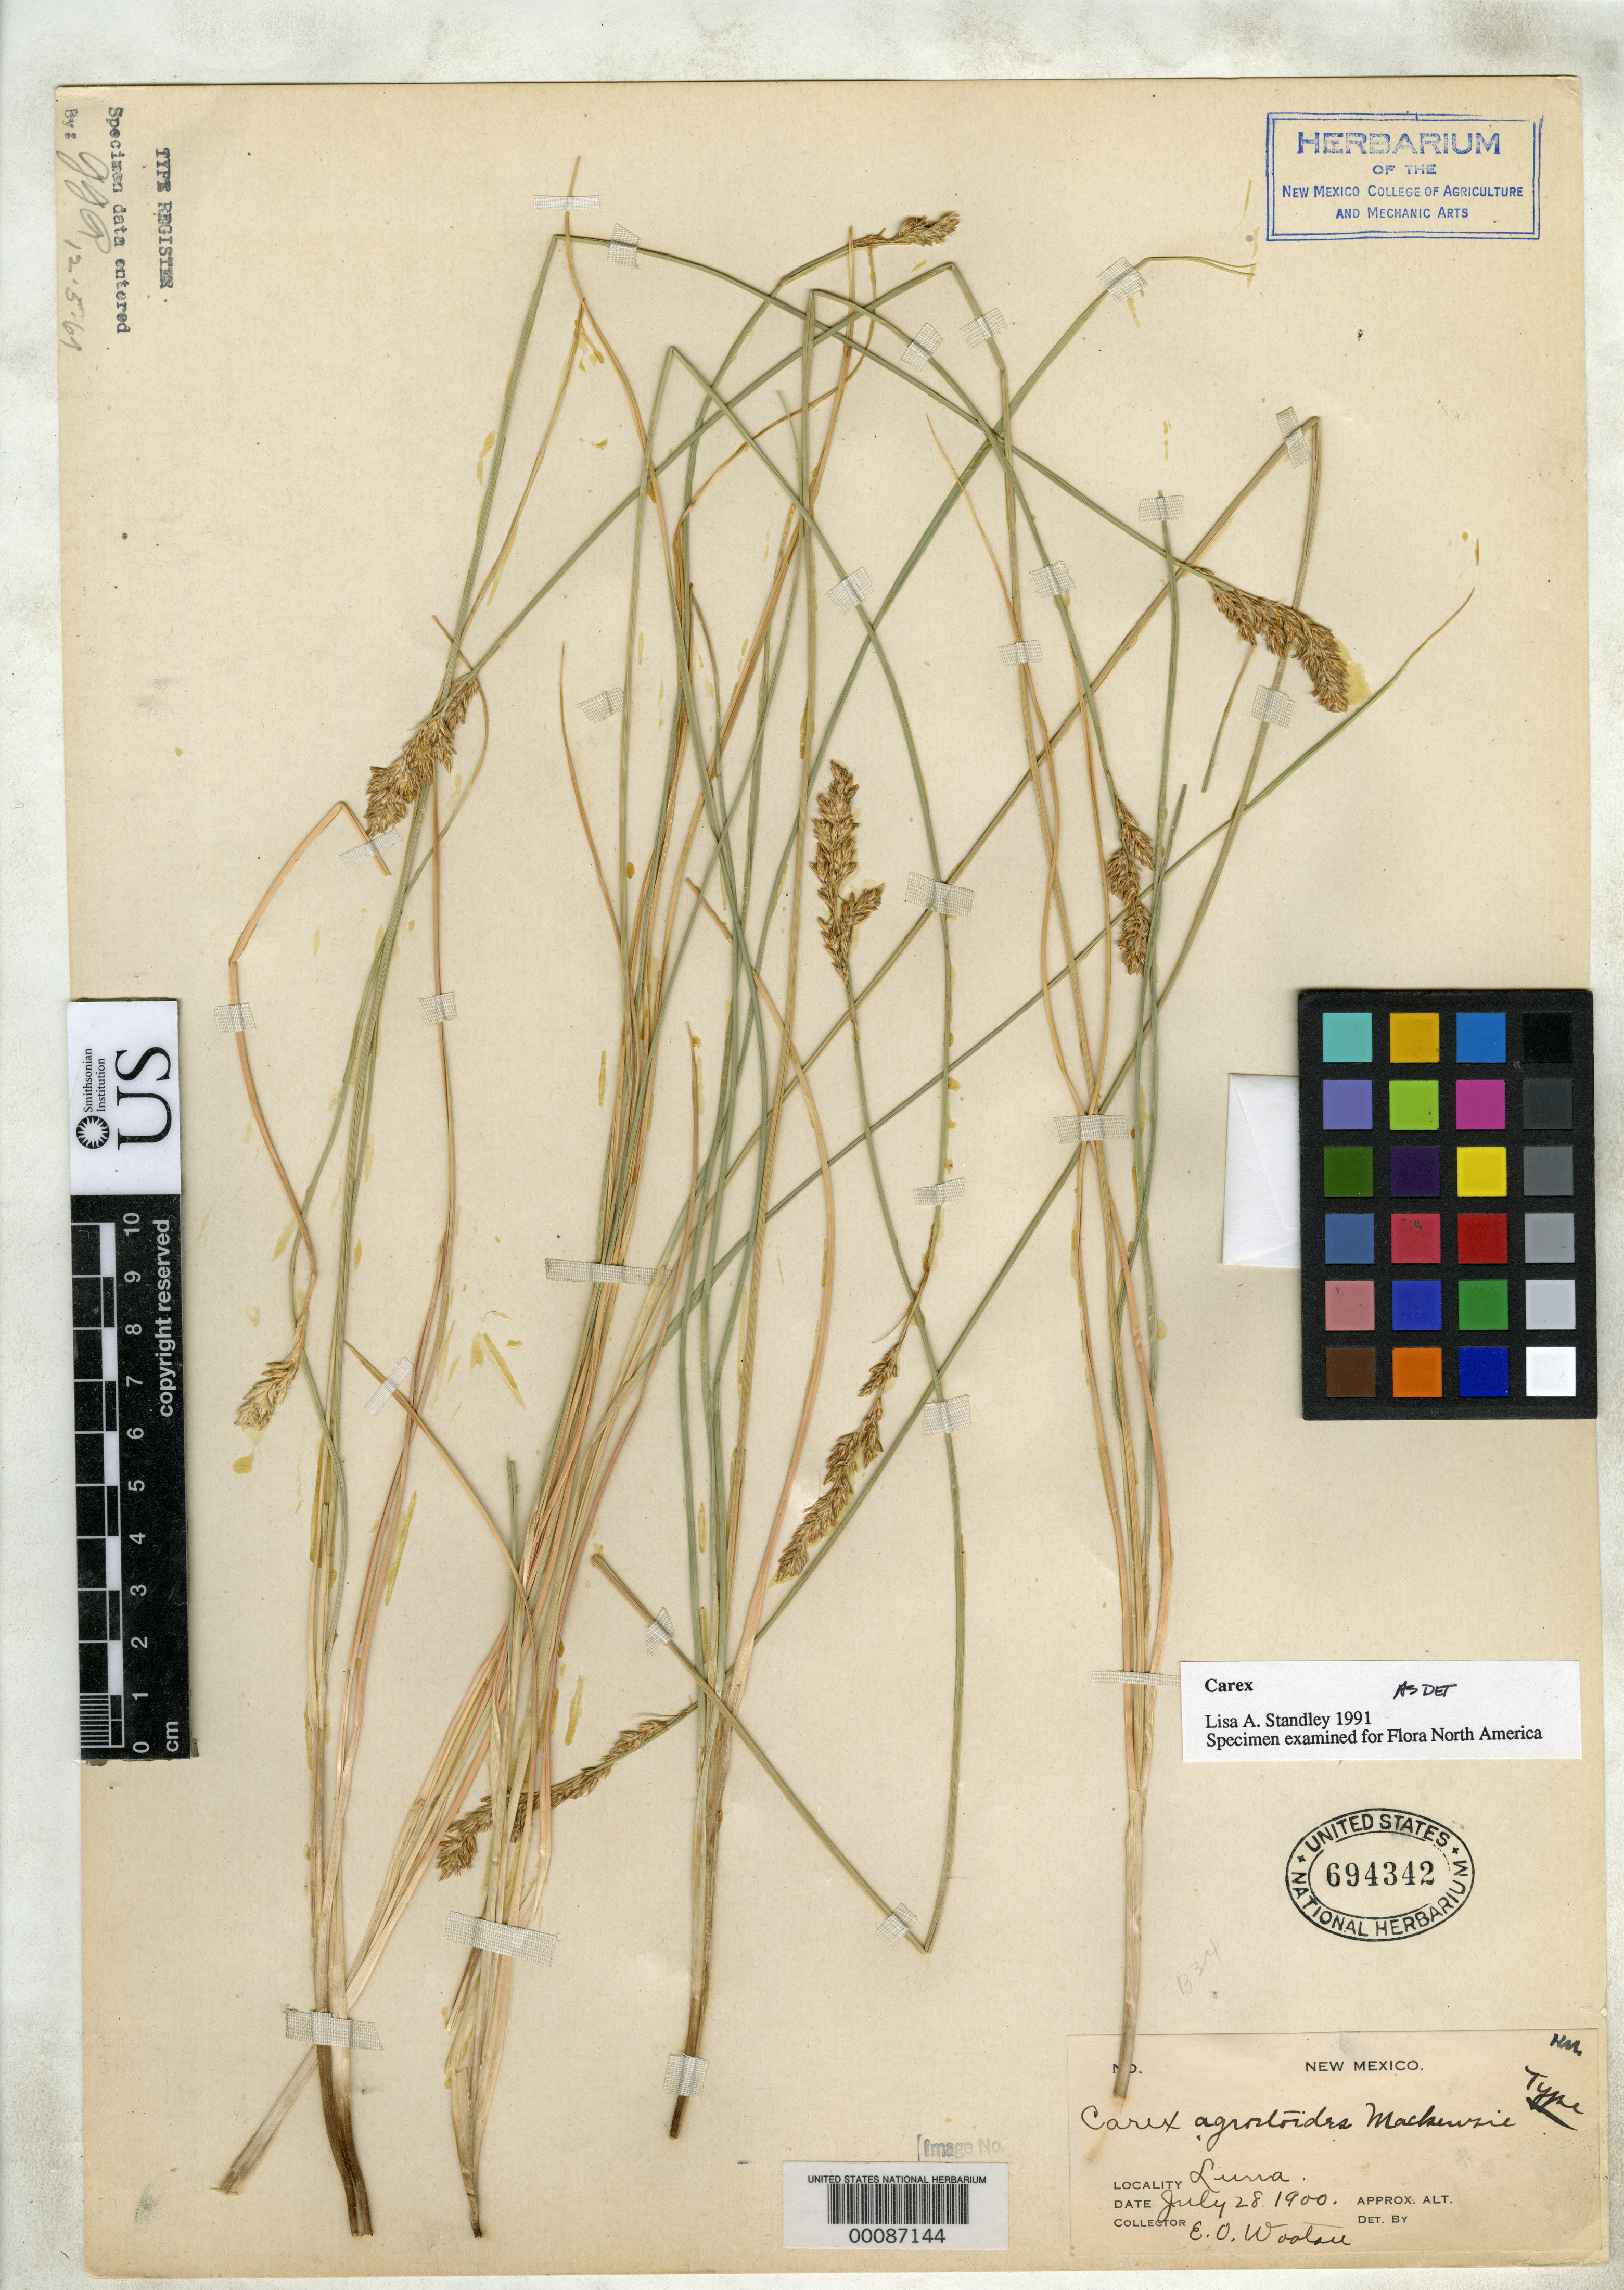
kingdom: Plantae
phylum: Tracheophyta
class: Liliopsida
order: Poales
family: Cyperaceae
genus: Carex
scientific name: Carex agrostoides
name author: Mack.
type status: Isotype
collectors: E. O. Wooton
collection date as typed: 28 Jul 1900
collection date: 1900-07-28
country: United States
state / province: New Mexico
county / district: Socorro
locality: Luna.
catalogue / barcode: US 694342